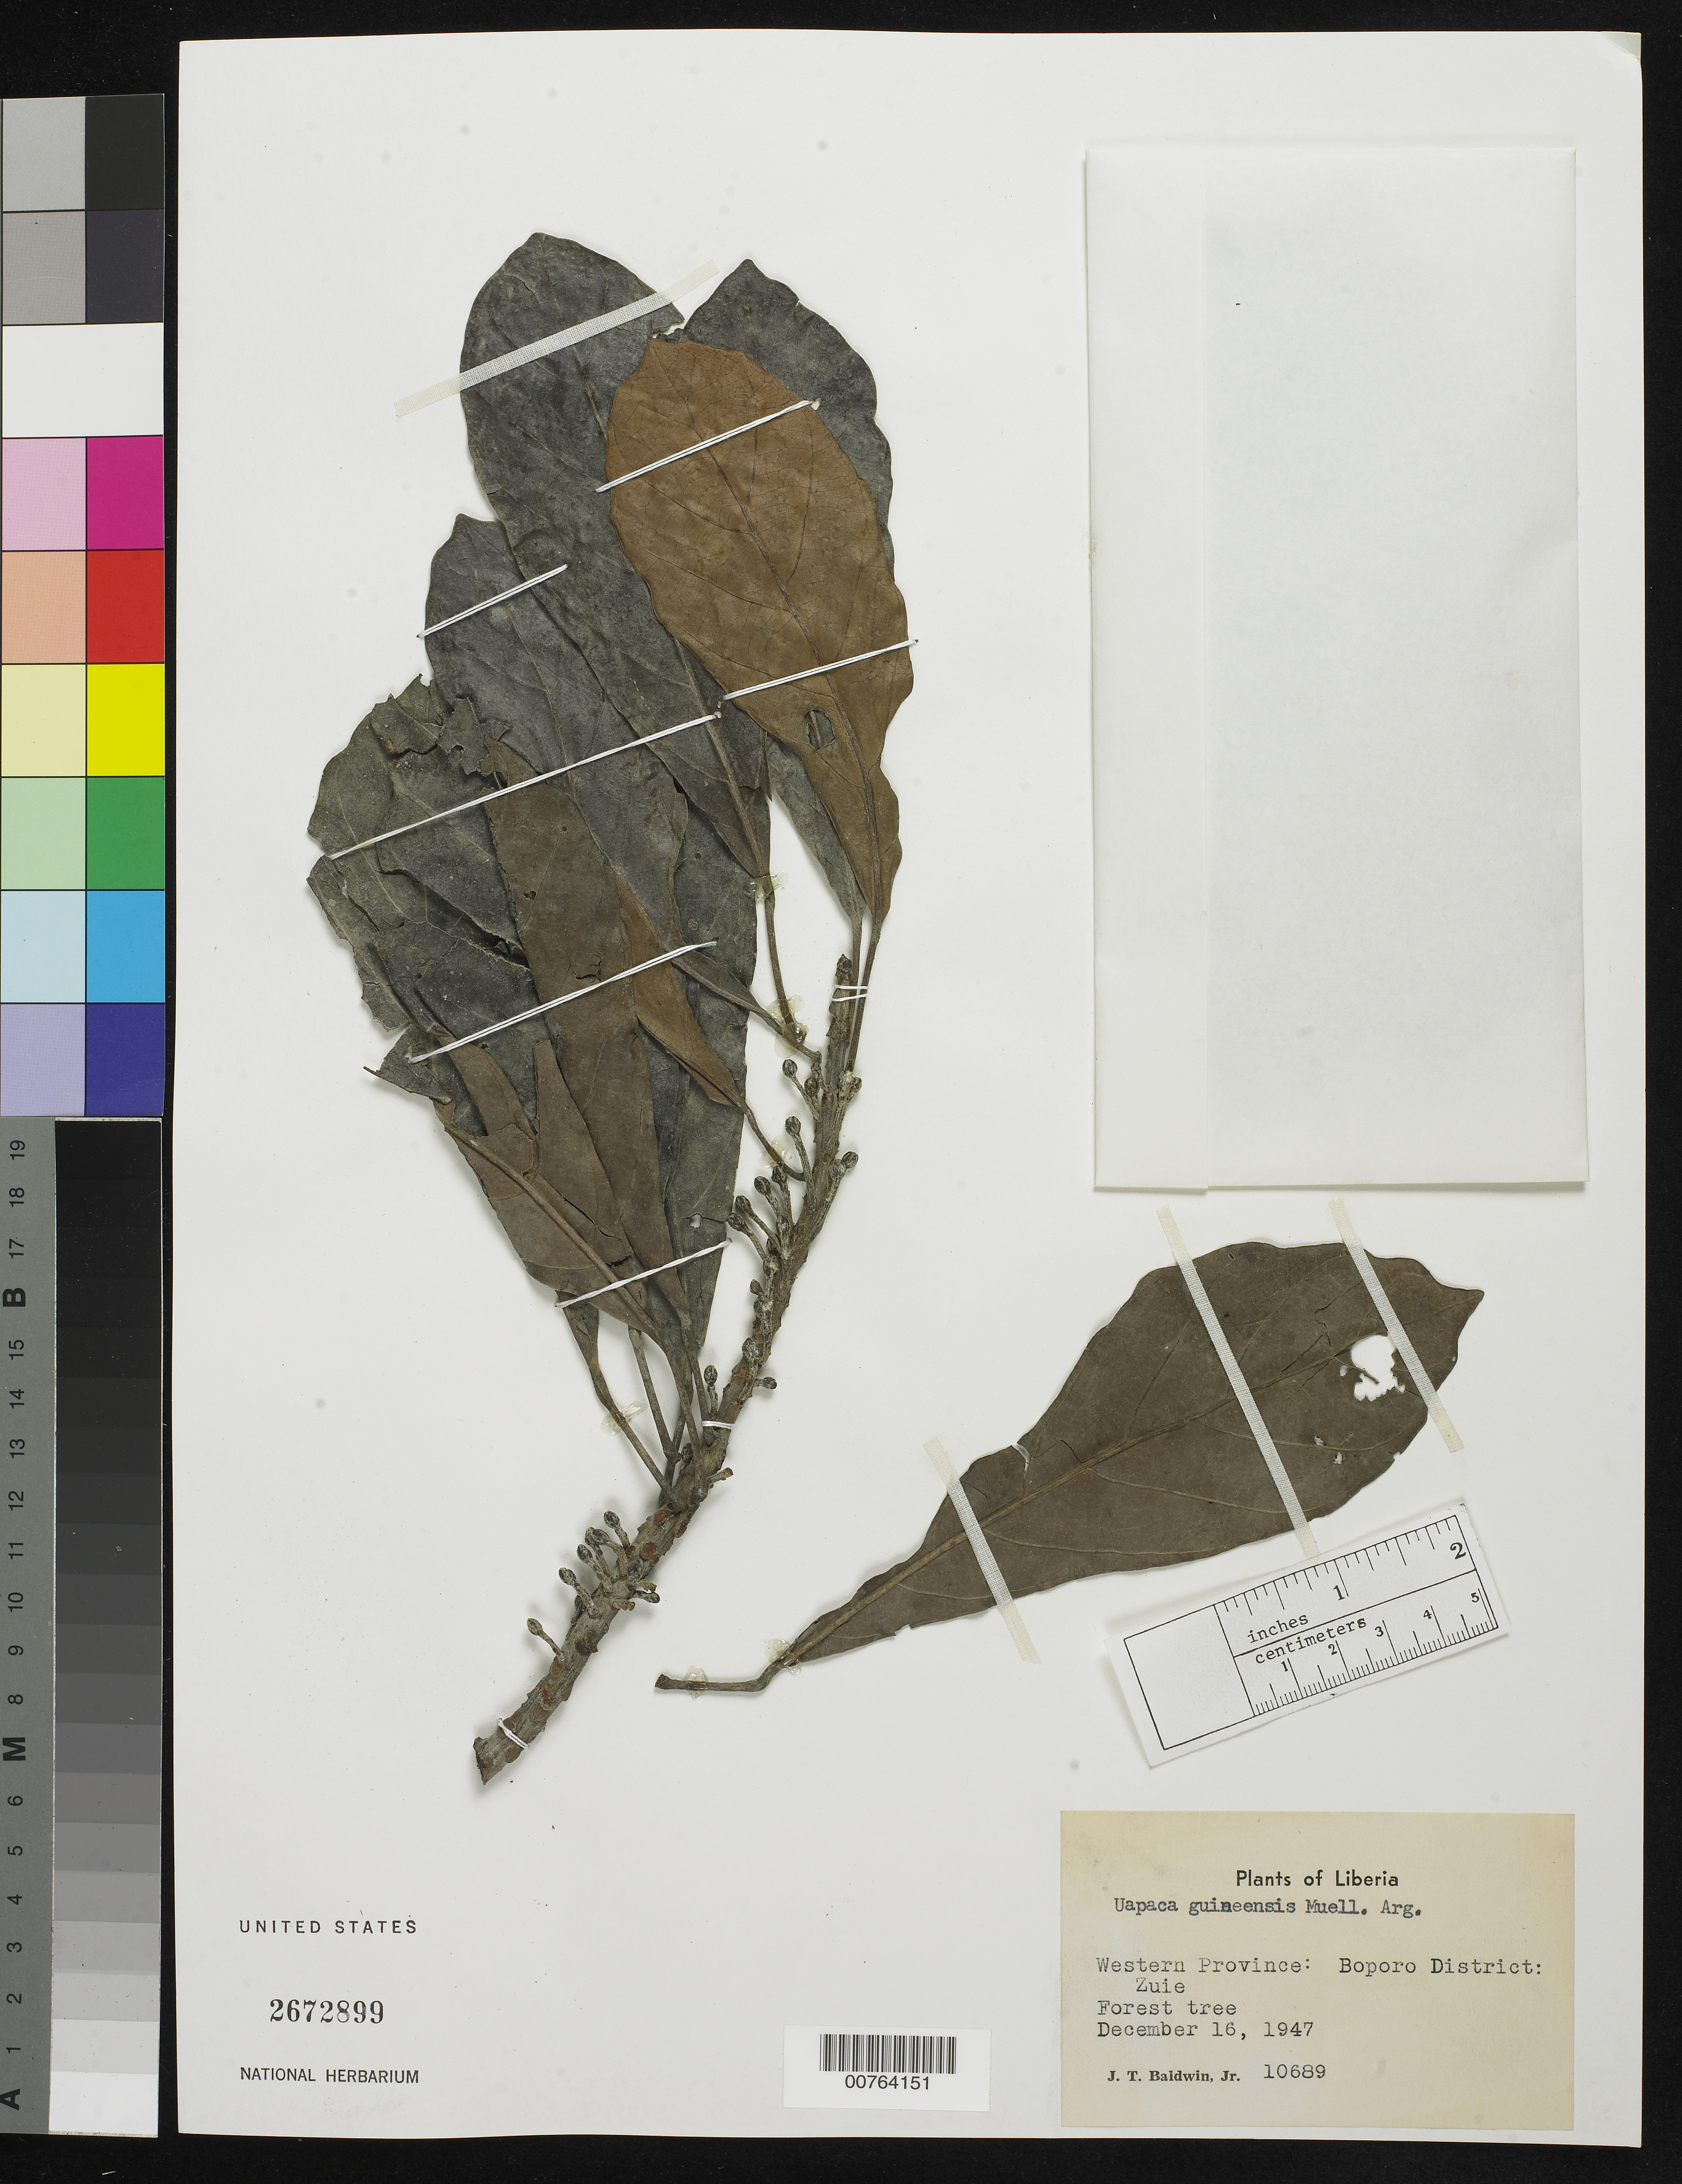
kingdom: Plantae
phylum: Tracheophyta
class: Magnoliopsida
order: Malpighiales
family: Phyllanthaceae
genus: Uapaca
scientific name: Uapaca guineensis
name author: Müll. Arg.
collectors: J. T. Baldwin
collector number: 10689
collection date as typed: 16 Dec 1947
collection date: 1947-12-16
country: Liberia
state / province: Gbarpolu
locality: Western Province: Boporo District, Zuie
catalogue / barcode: US 2672899